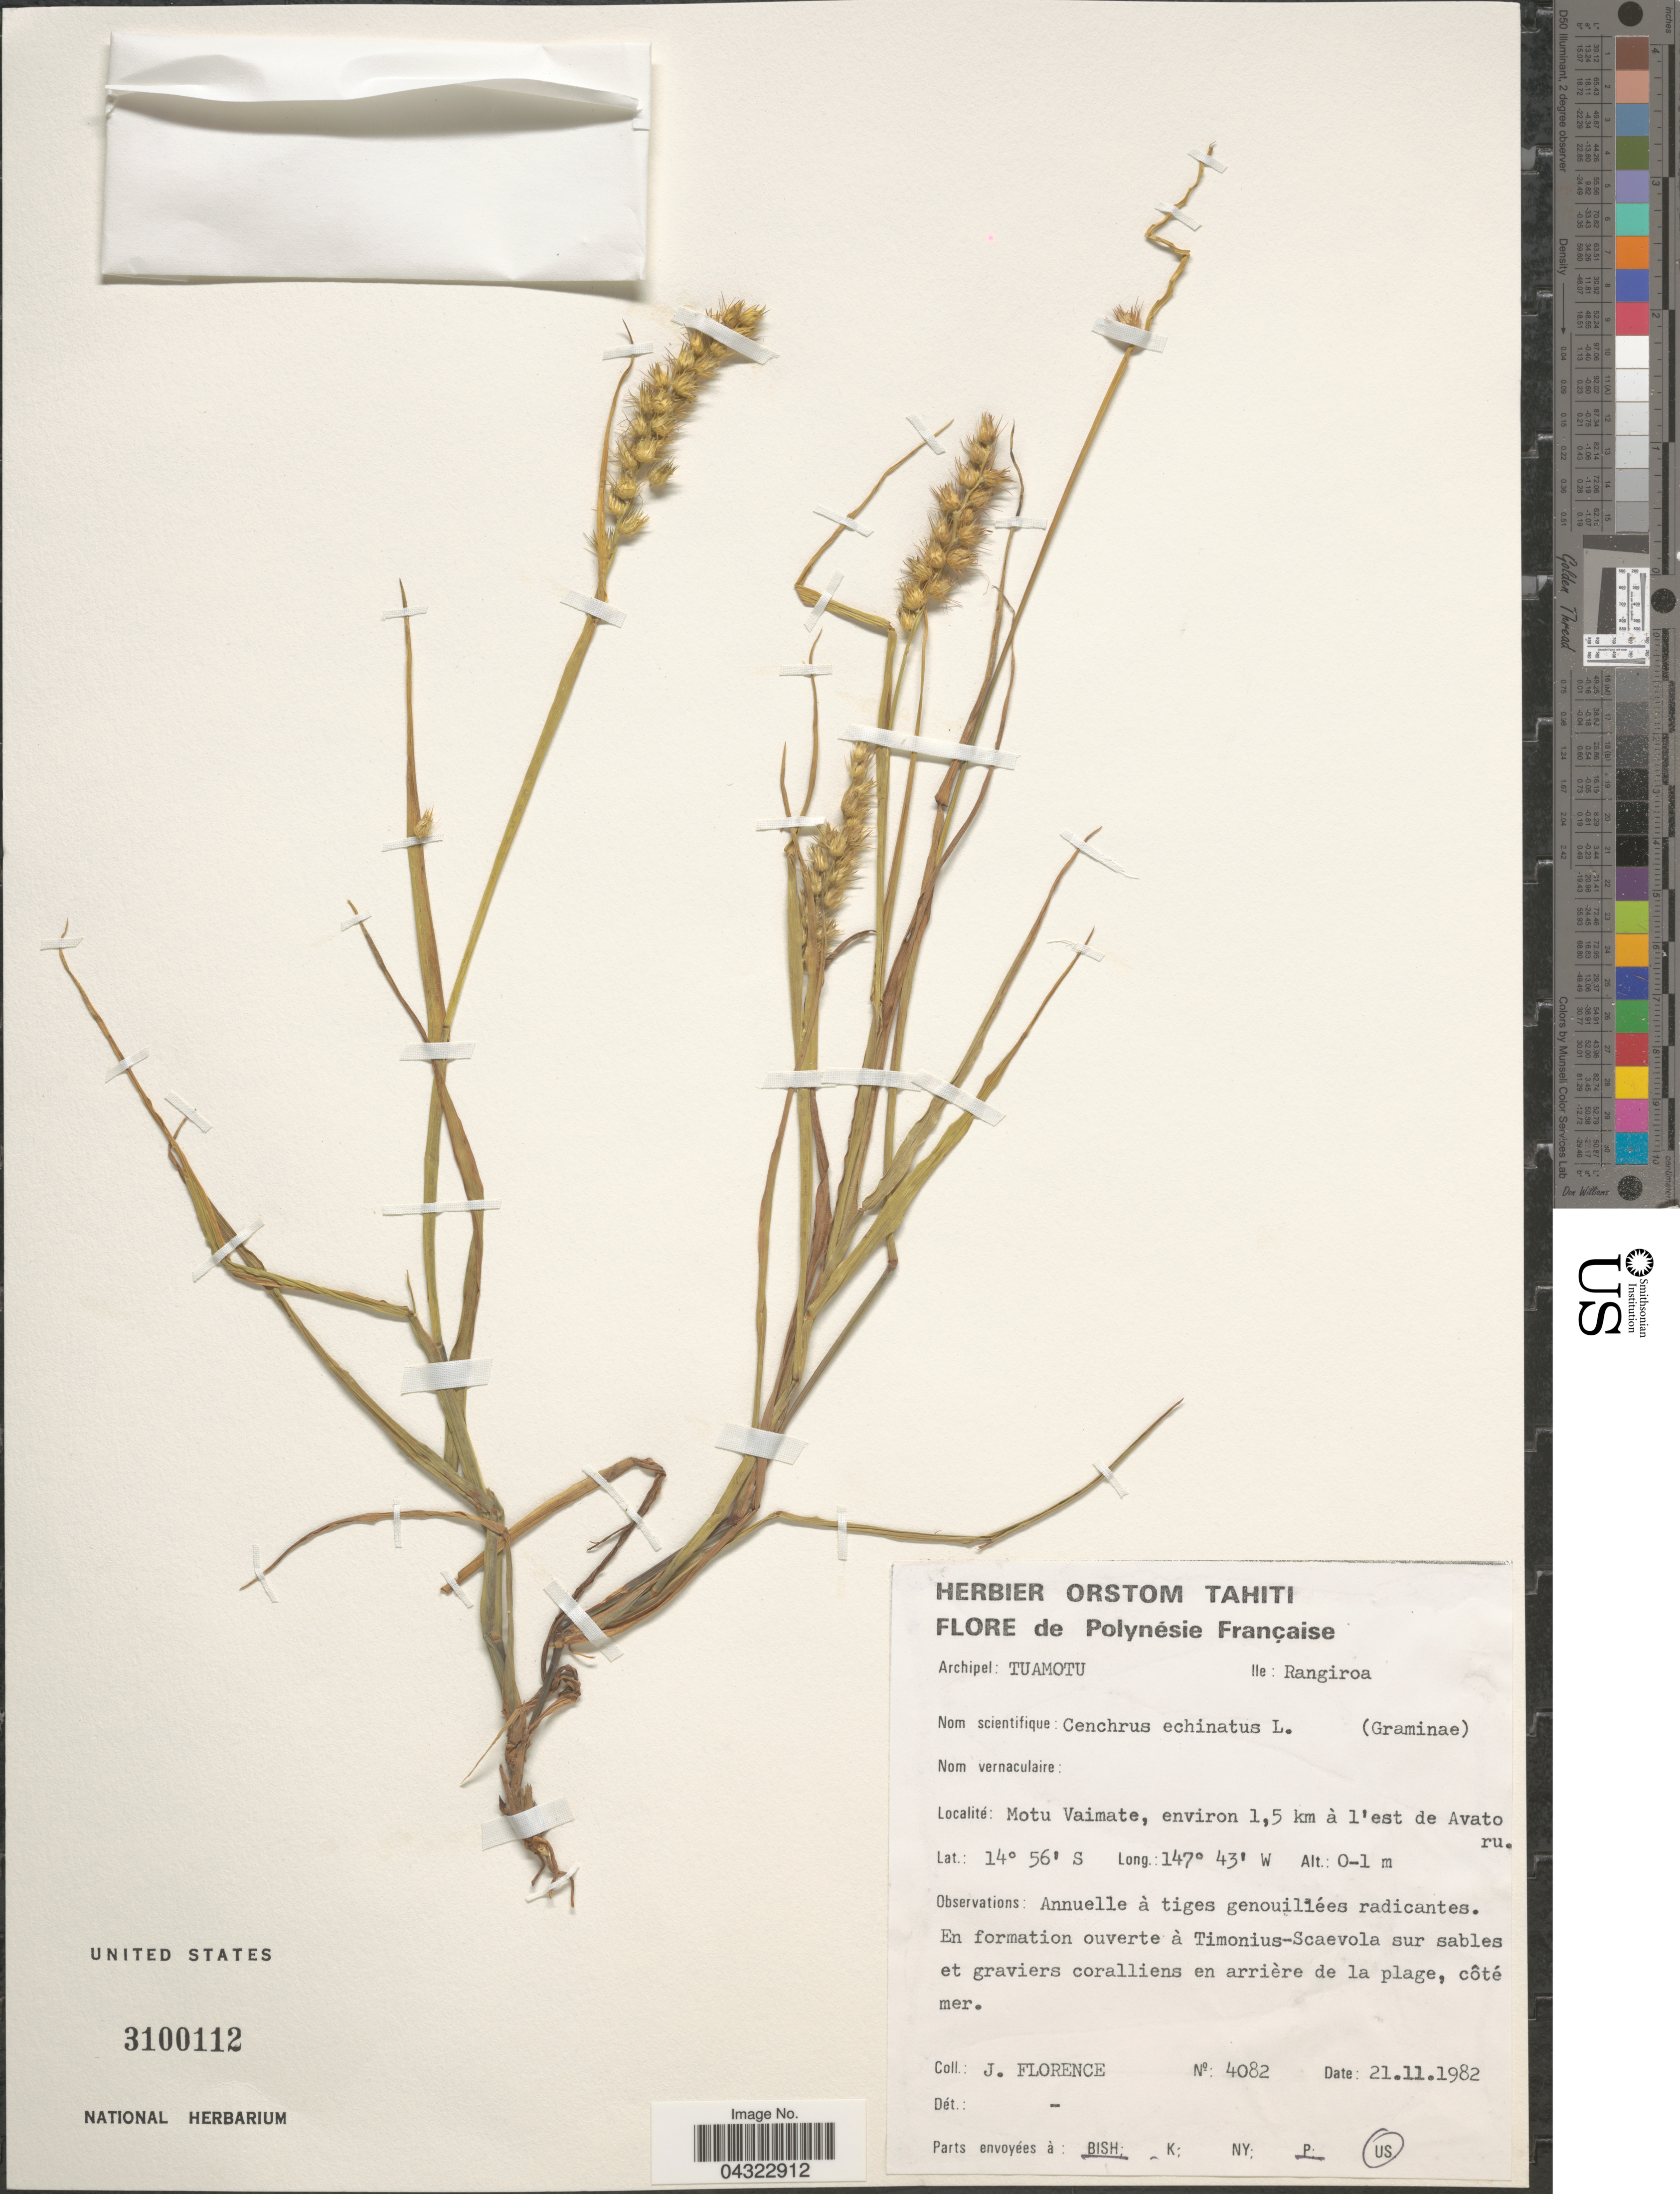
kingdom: Plantae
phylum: Tracheophyta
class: Liliopsida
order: Poales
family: Poaceae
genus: Cenchrus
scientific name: Cenchrus echinatus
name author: L.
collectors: J. Florence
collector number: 4082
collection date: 1982-11-21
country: French Polynesia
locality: Polynésie Française. Archipel: Tuamotu. Ile: Rangiroa. Motu Vaimate, environ 1.5 km à l'est de Avatoru.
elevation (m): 0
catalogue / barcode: US 3100112